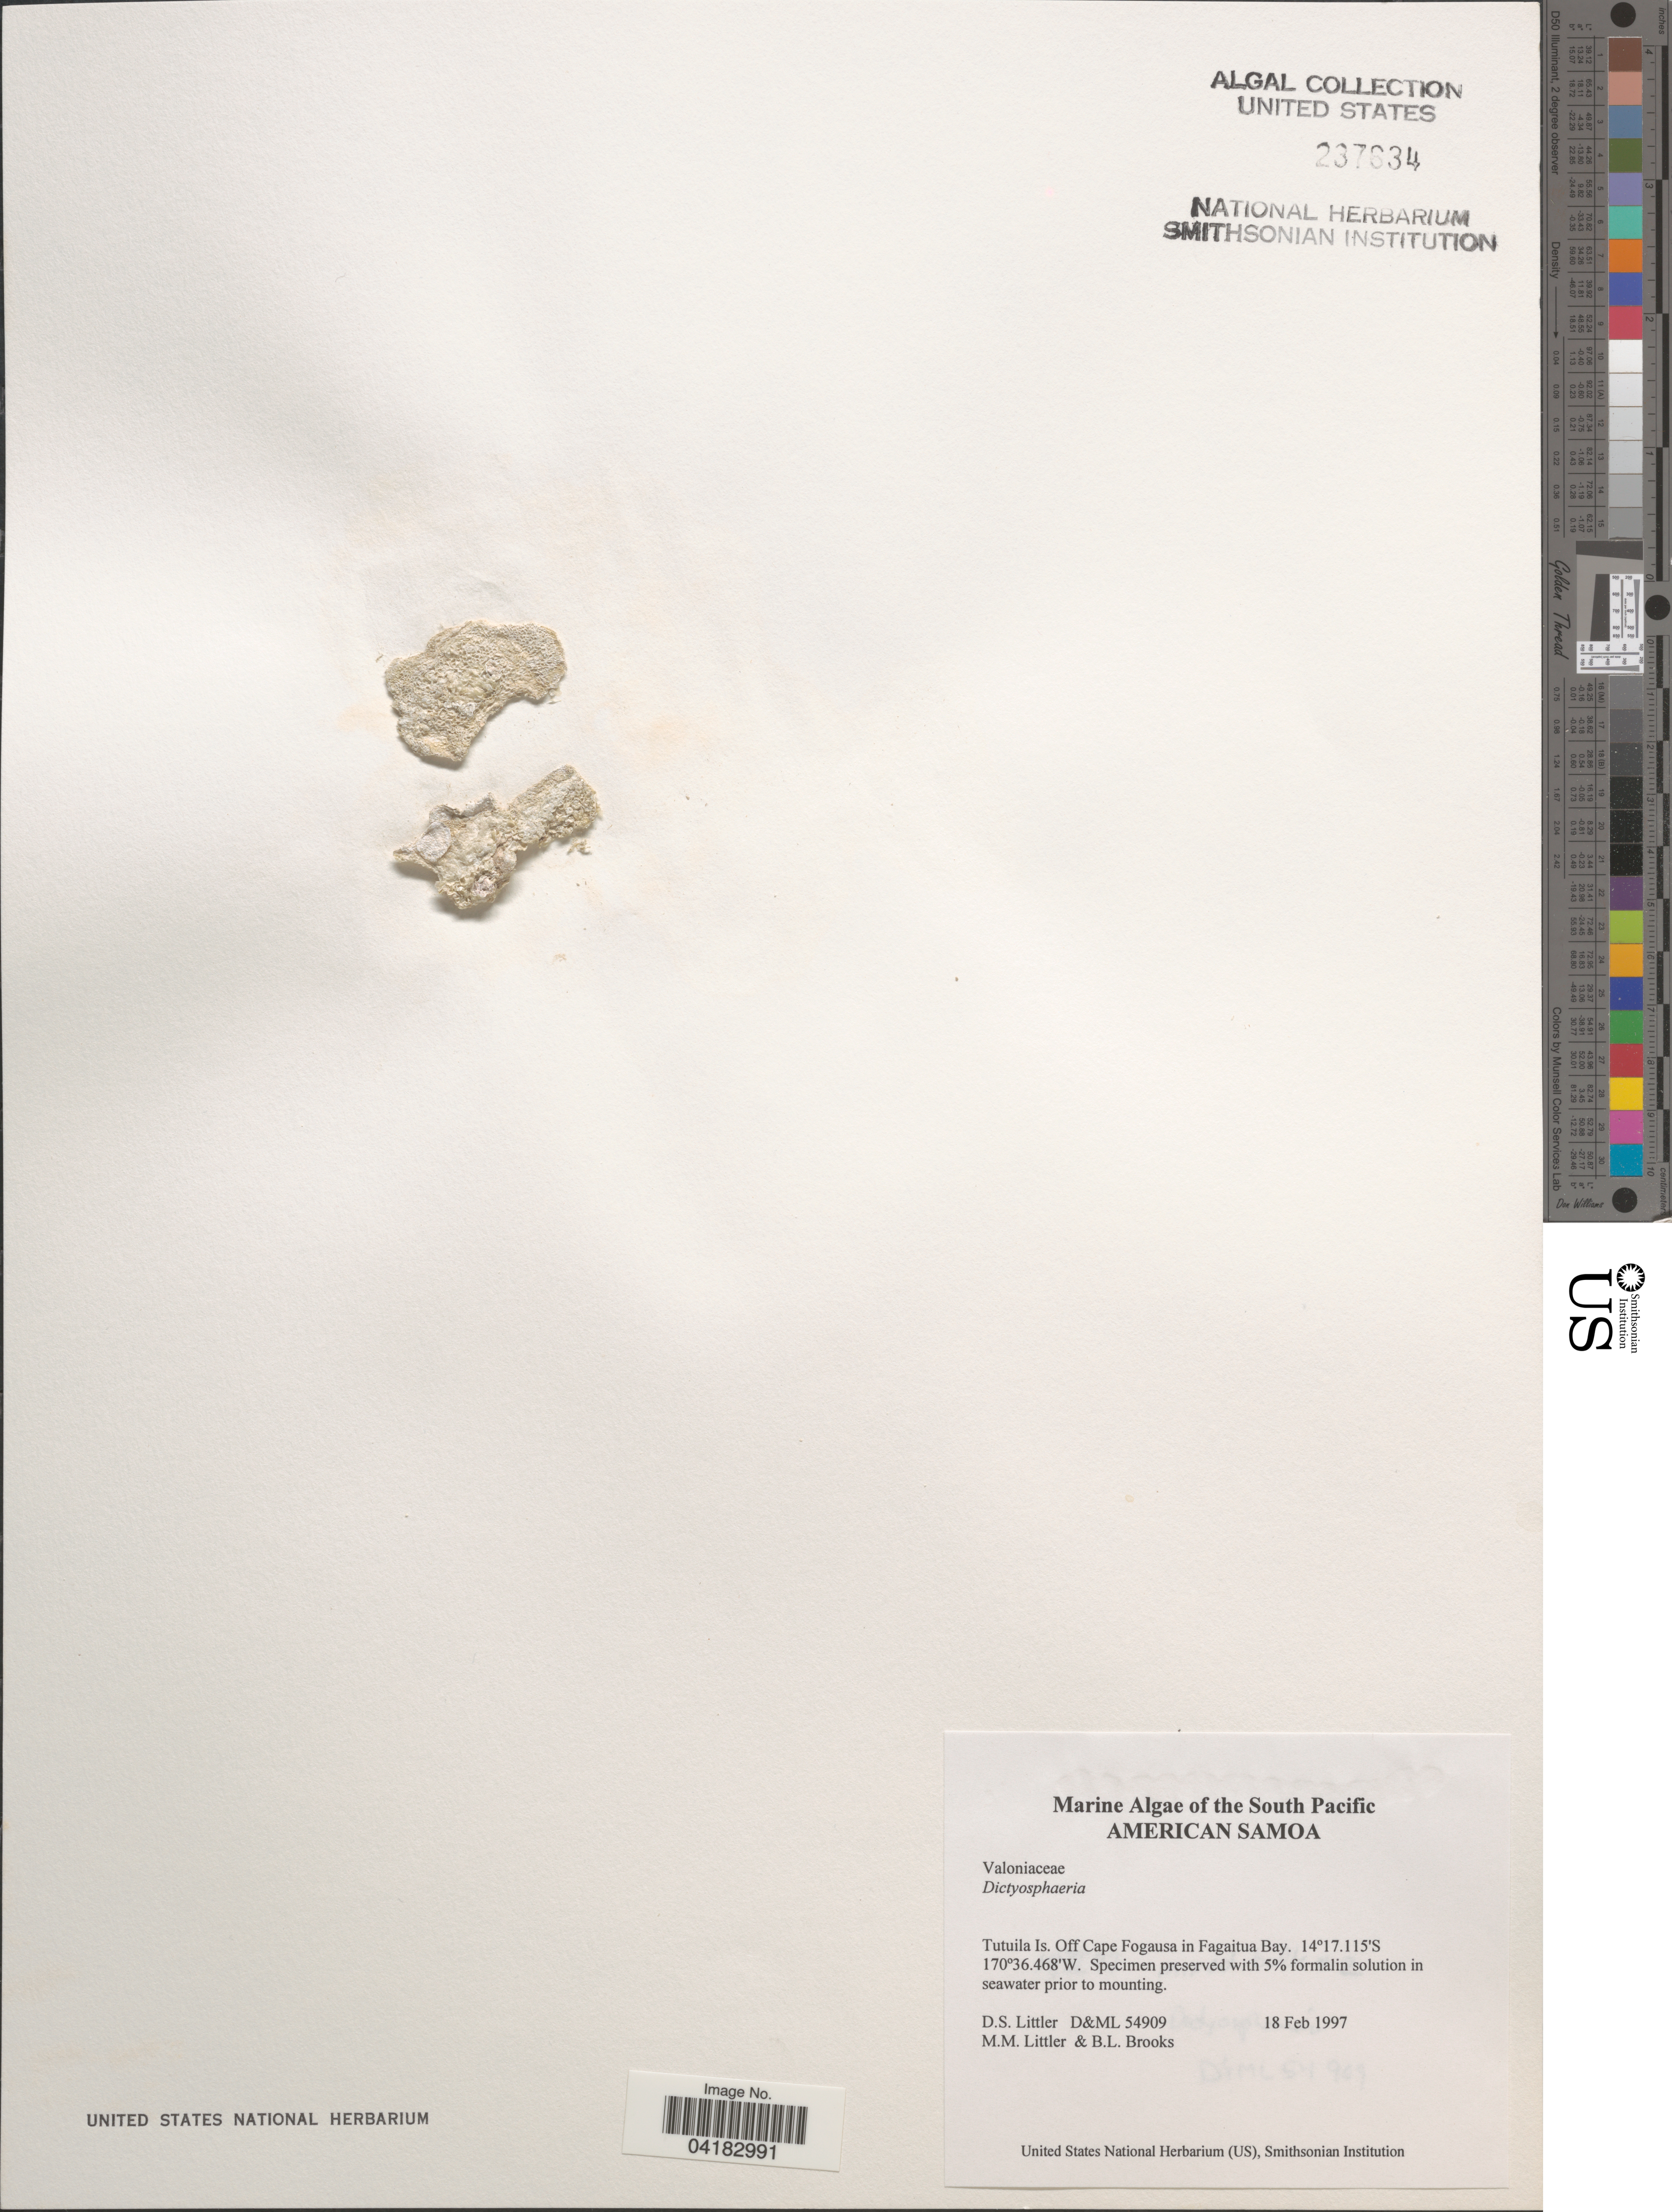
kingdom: Plantae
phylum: Chlorophyta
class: Ulvophyceae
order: Siphonocladales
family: Siphonocladaceae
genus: Dictyosphaeria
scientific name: Dictyosphaeria sp.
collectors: D. S. Littler & B. Brooks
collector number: D&ML54909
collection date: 1997-02-18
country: American Samoa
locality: South Pacific. Tutuila Is. Off Cape Fogausa in Fagaitua Bay.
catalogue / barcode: US 237634